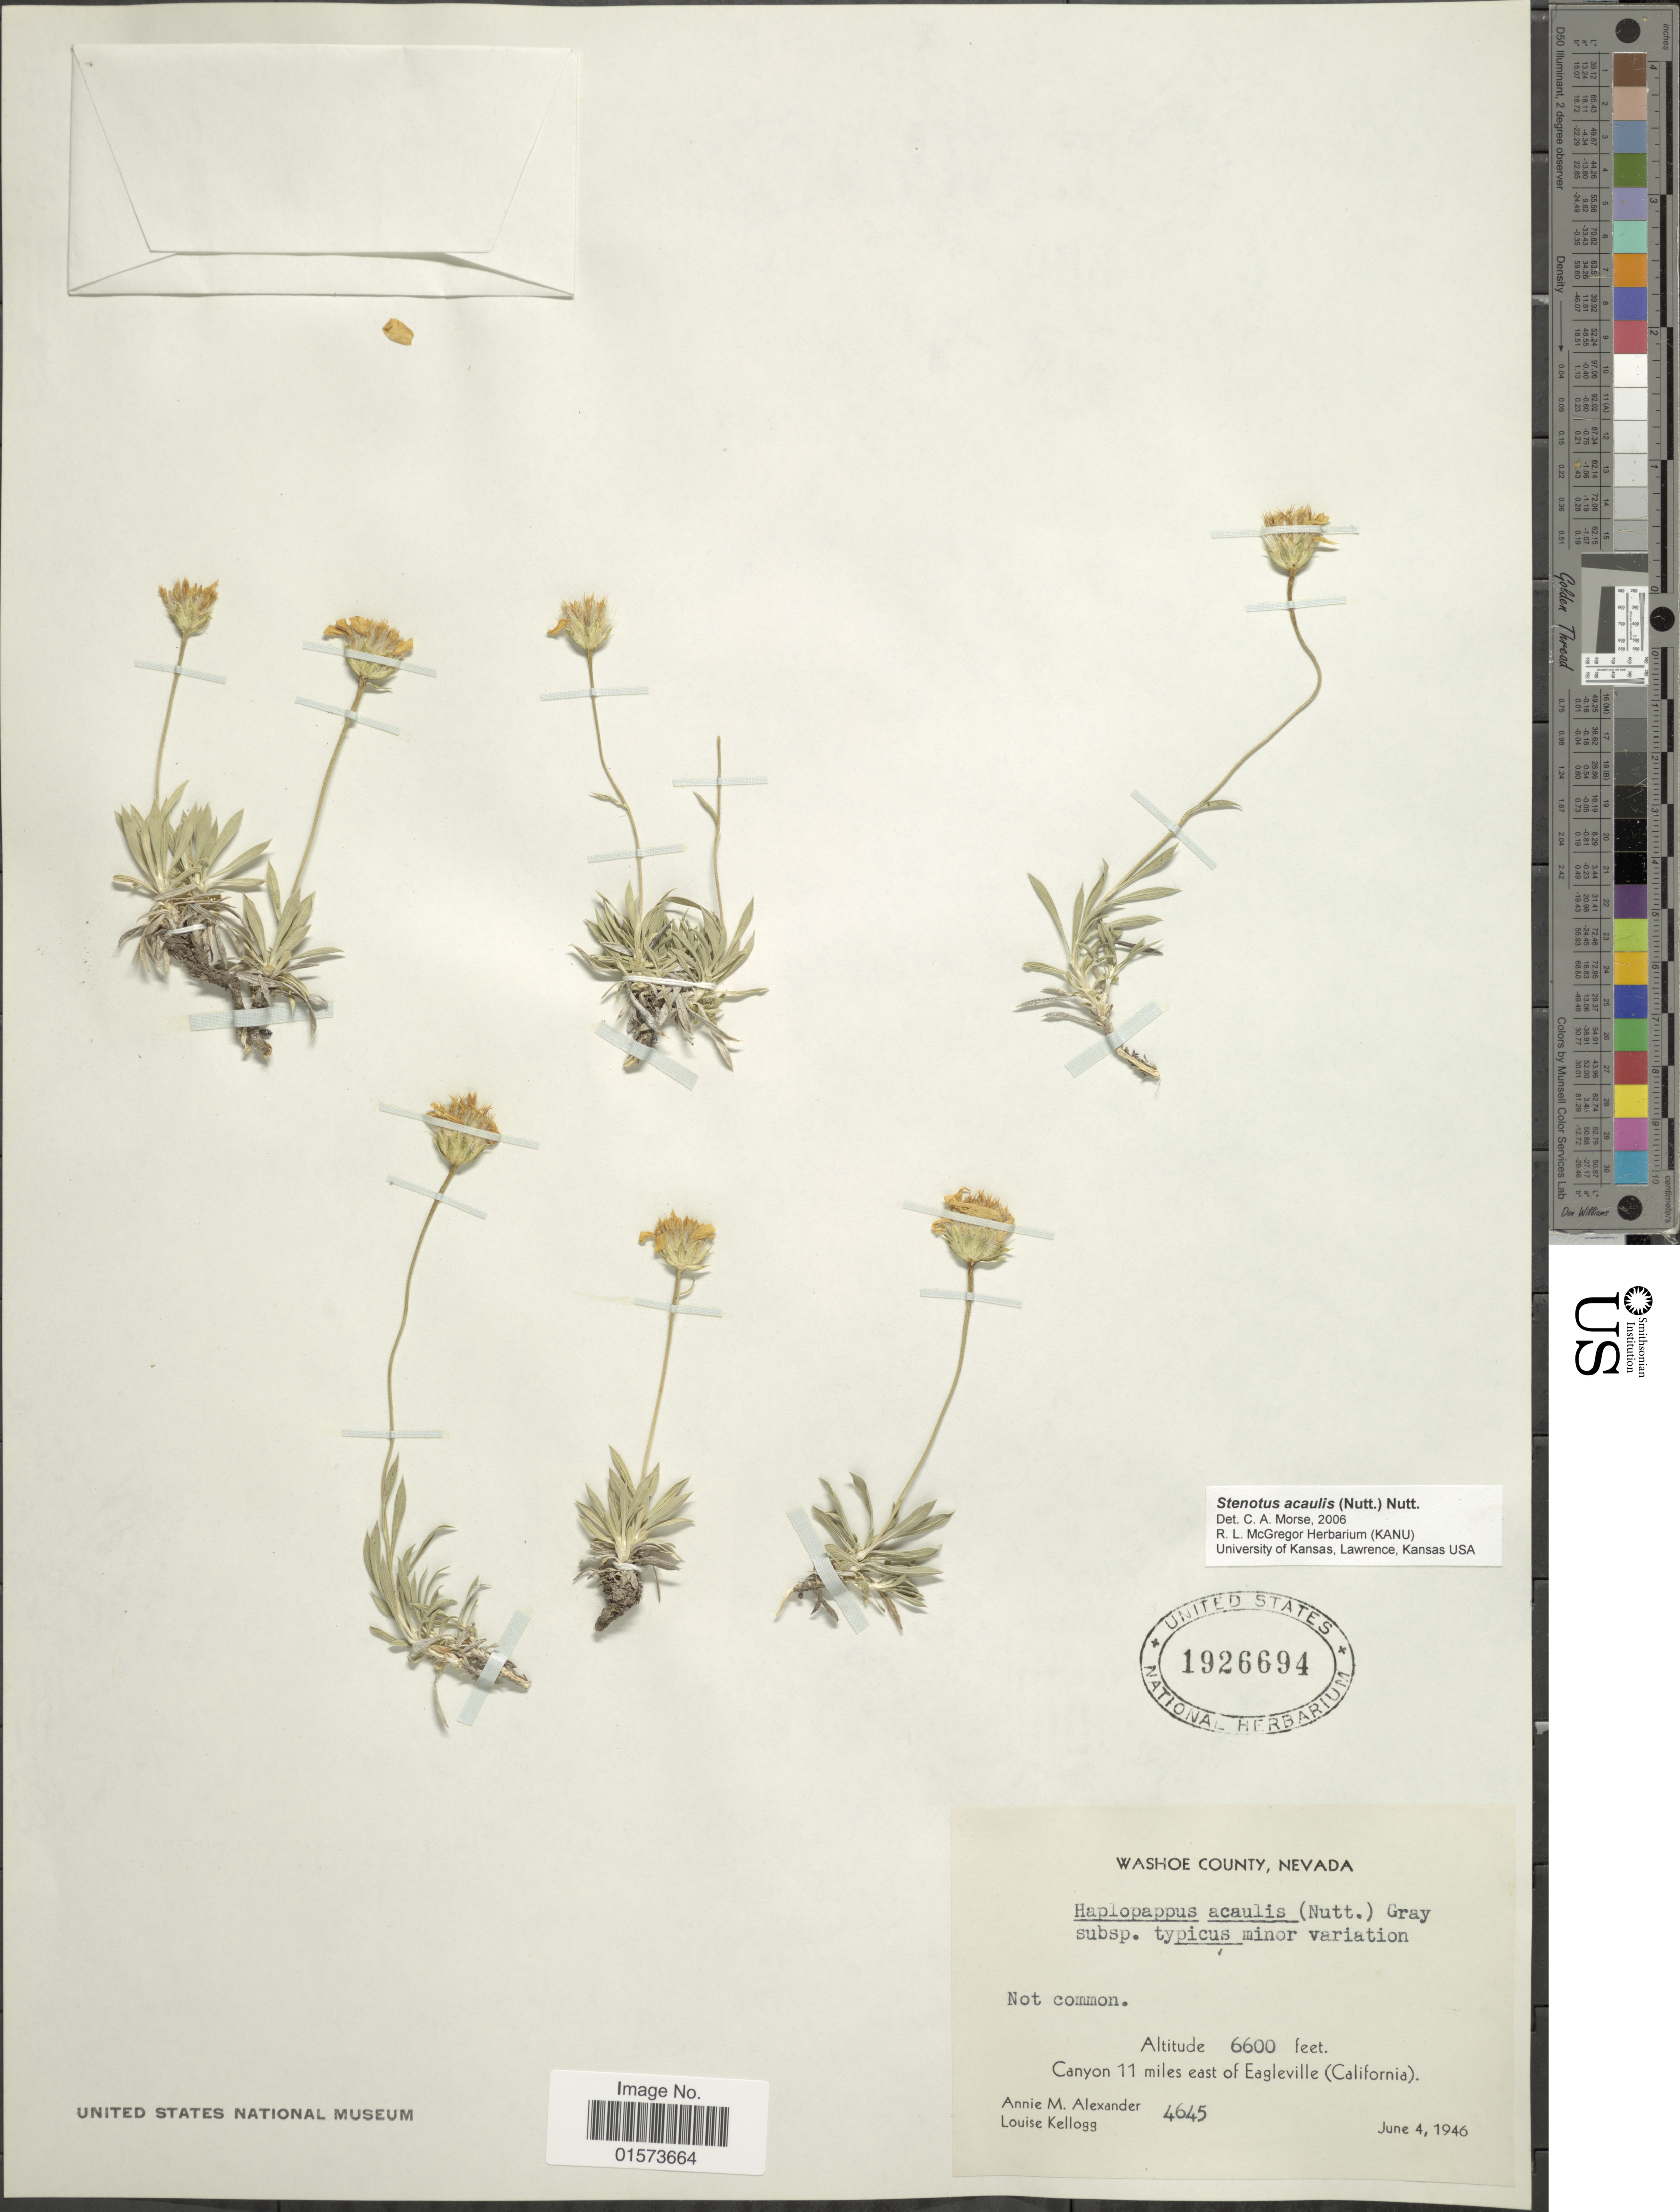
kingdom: Plantae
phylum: Tracheophyta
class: Magnoliopsida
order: Asterales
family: Asteraceae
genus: Stenotus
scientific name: Stenotus acaulis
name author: (Nutt.) Nutt.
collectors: A. M. Alexander & L. Kellogg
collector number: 4645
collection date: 1946-06-04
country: United States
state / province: Nevada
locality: Washoe County, Canyon 11 miles eas tof Eagleville (California)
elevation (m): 2012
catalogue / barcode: US 1926694